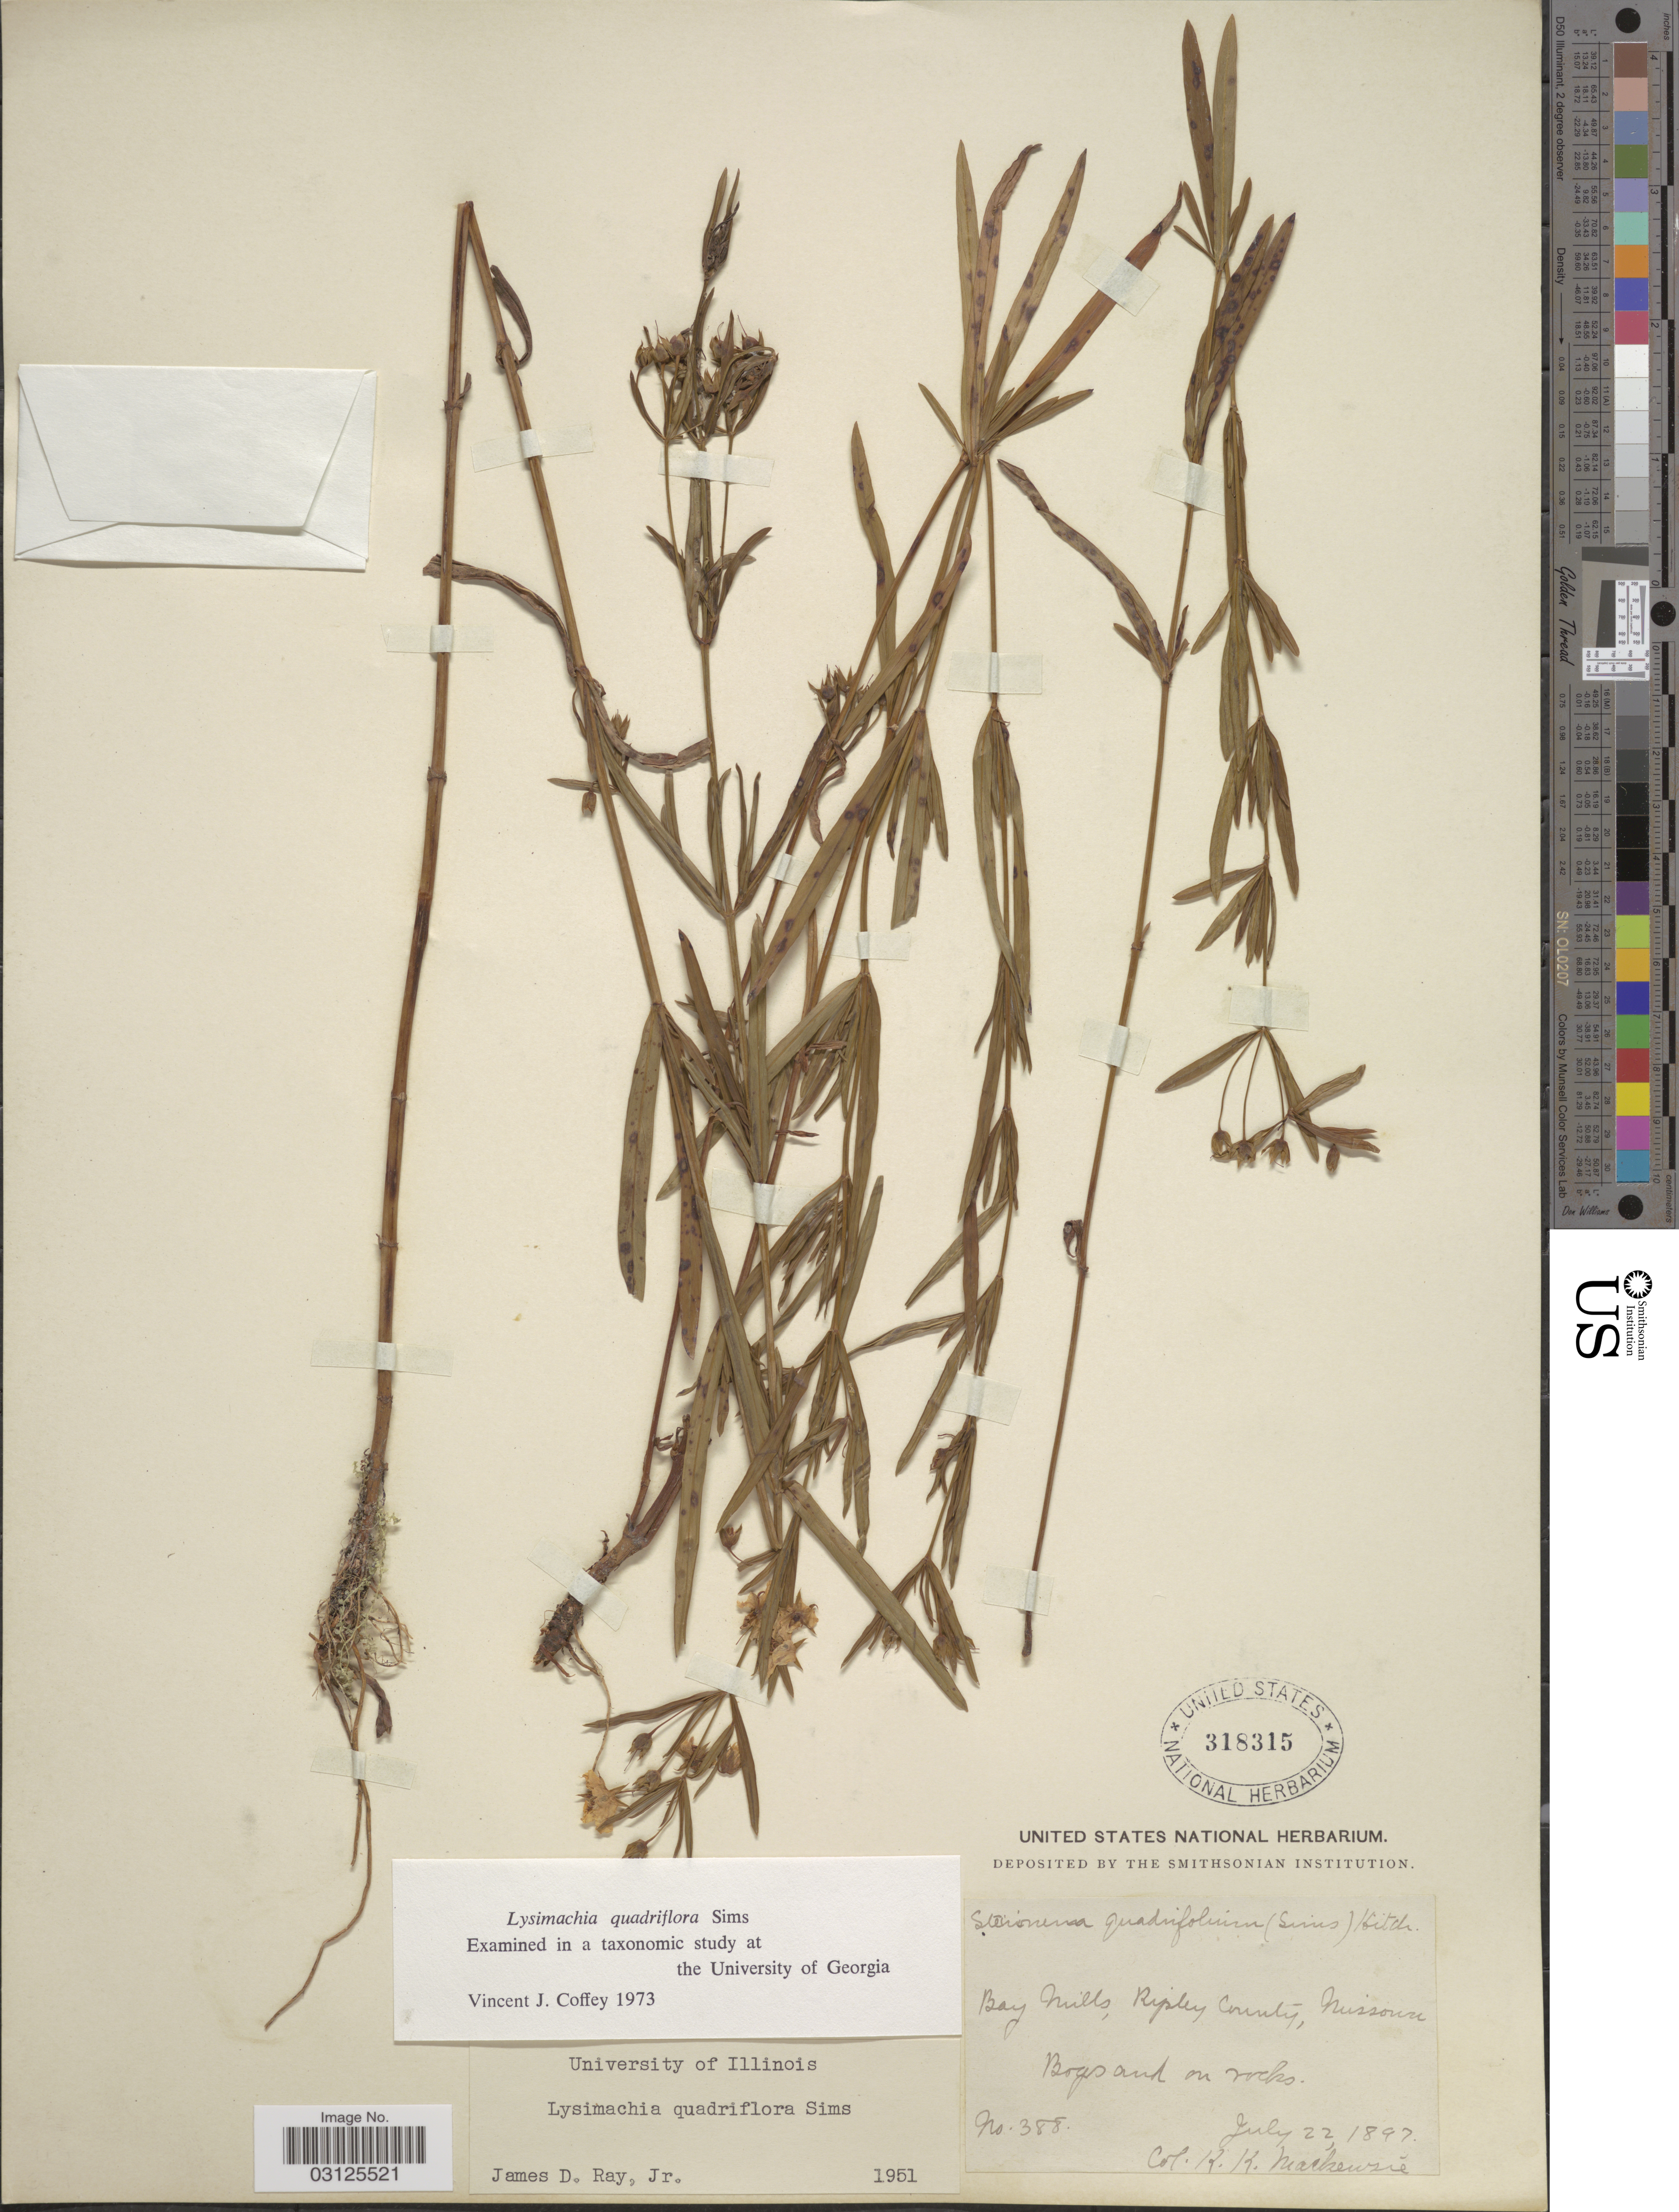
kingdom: Plantae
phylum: Tracheophyta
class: Magnoliopsida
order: Ericales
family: Primulaceae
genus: Lysimachia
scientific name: Lysimachia quadriflora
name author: Sims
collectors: K. K. Mackenzie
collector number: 388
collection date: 1897-07-22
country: United States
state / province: Missouri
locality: Bay Mills, Ripley County.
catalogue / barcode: US 318315